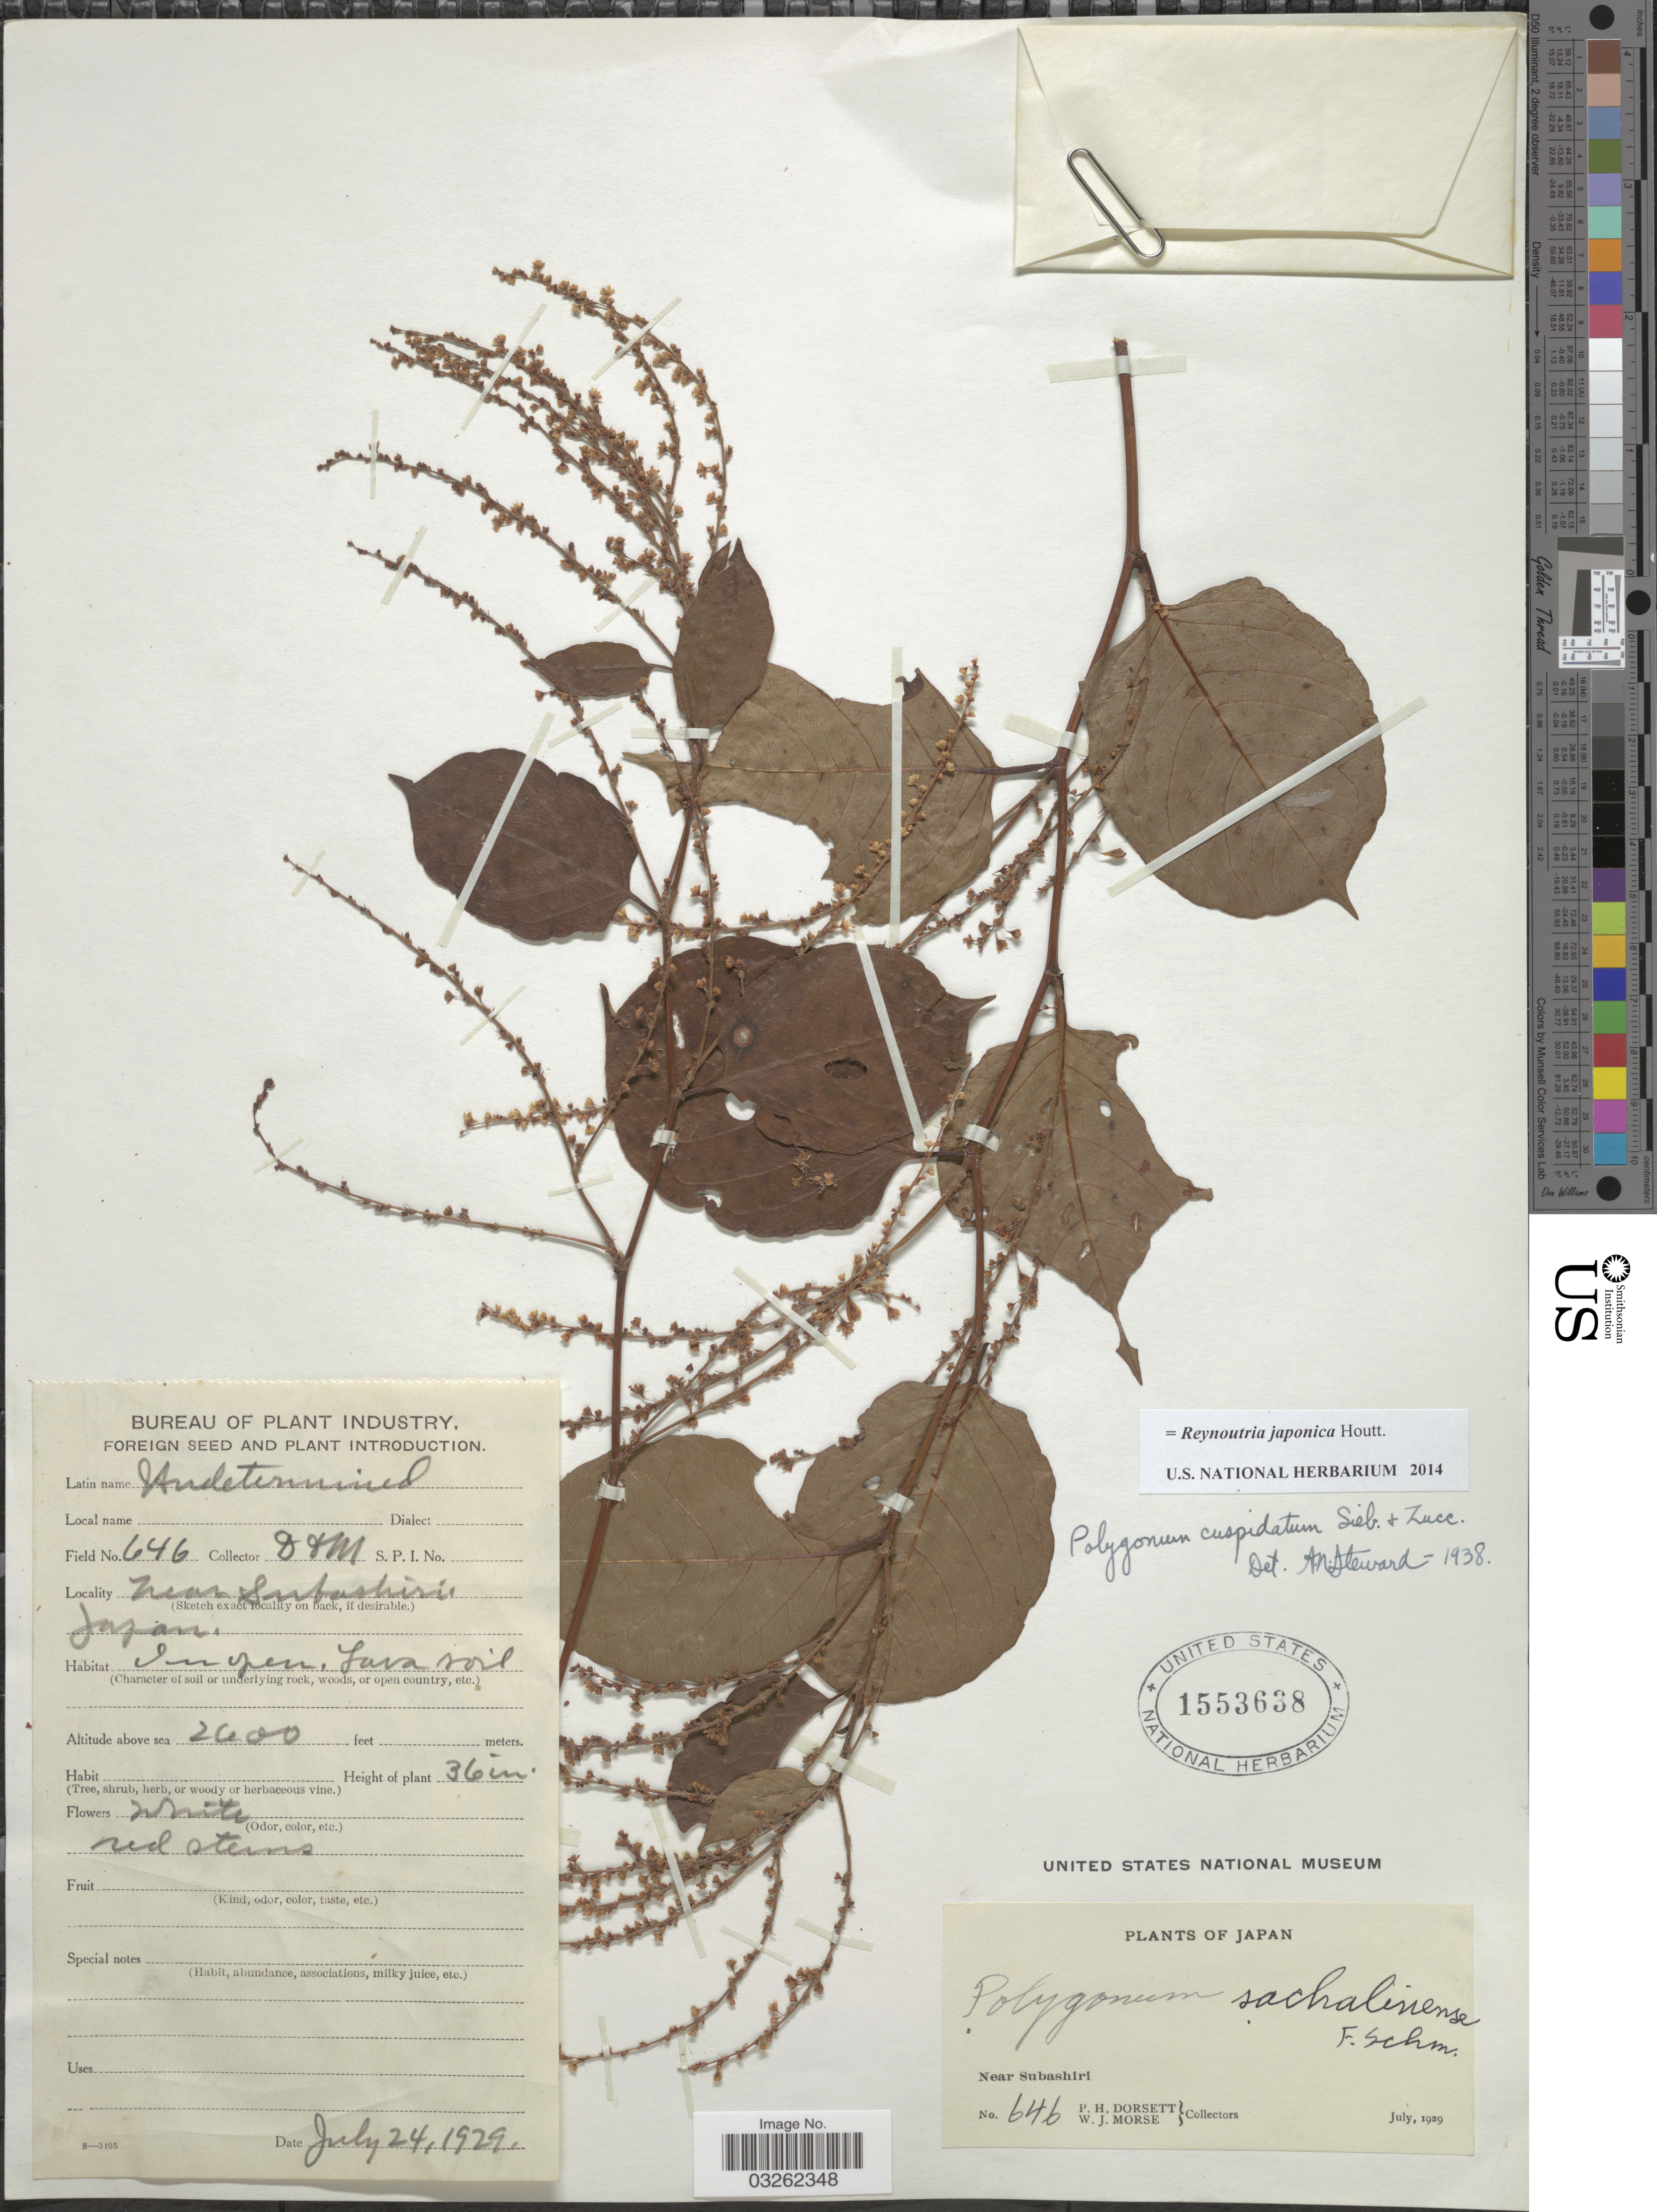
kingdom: Plantae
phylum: Tracheophyta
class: Magnoliopsida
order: Caryophyllales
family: Polygonaceae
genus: Reynoutria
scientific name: Reynoutria japonica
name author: Houtt.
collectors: P. H. Dorsett & W. J. Morse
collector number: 646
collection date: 1929-04-24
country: Japan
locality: Near Subashiri.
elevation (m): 792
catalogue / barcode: US 1553638